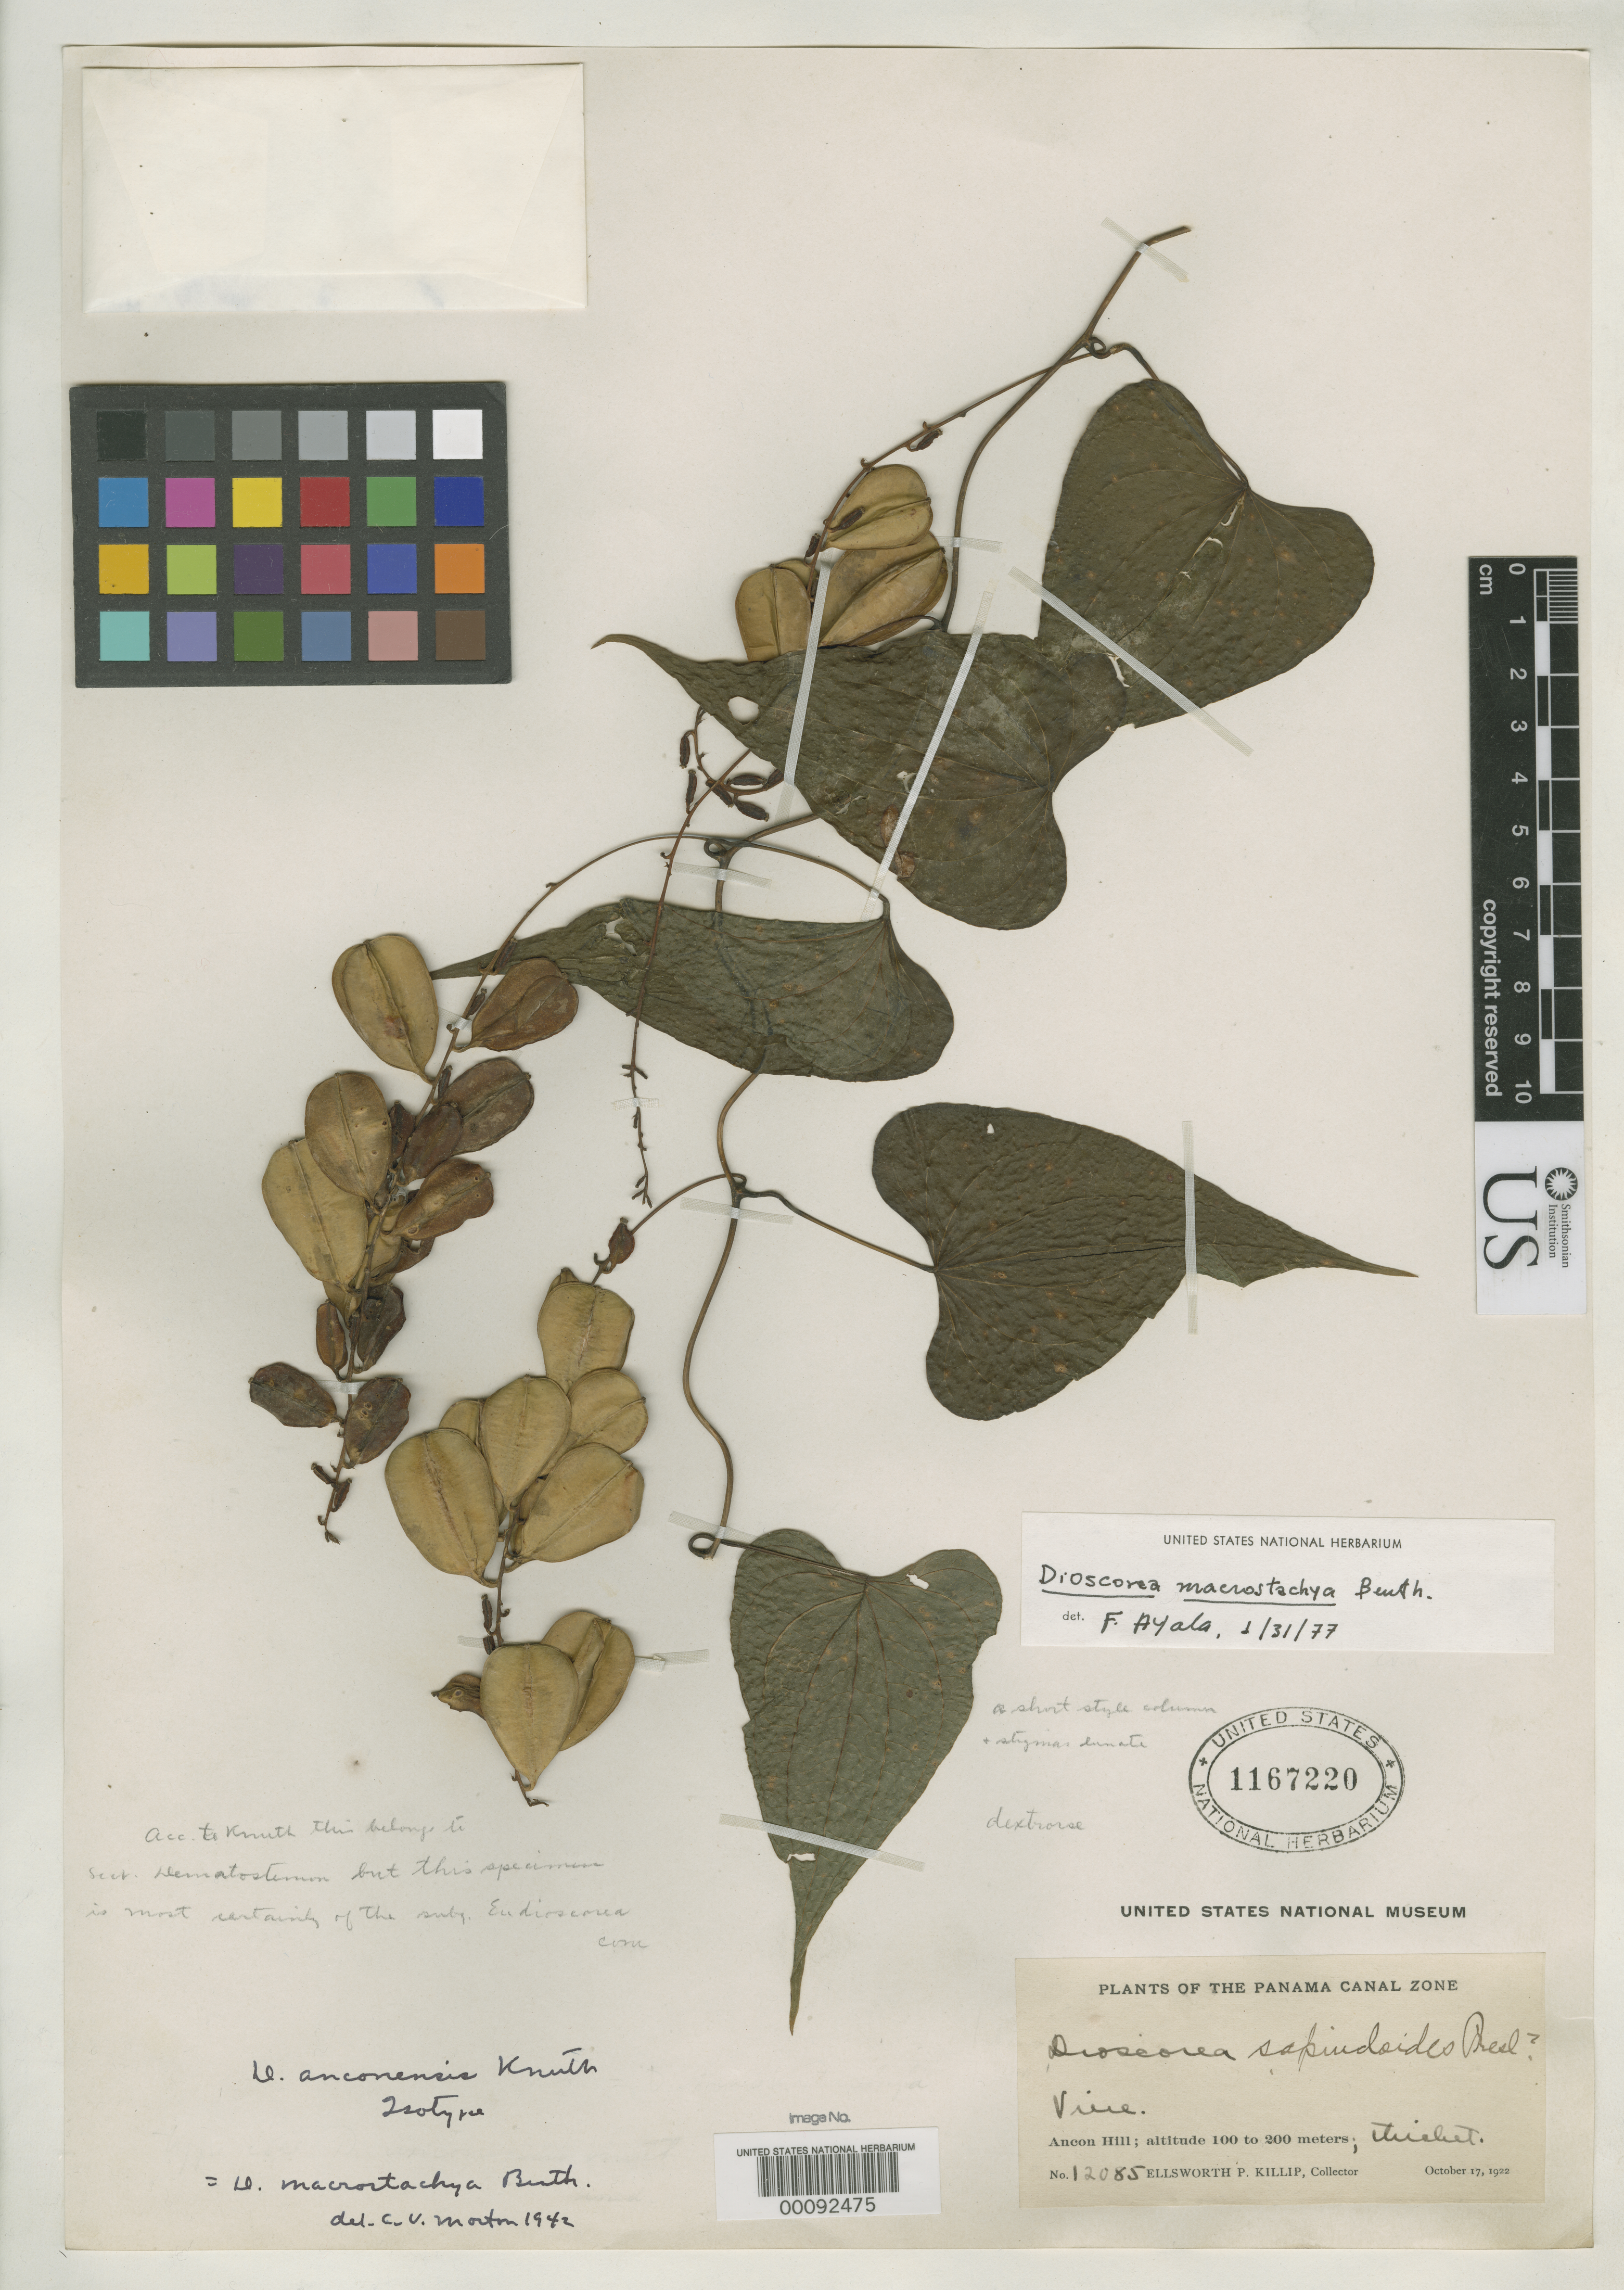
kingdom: Plantae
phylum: Tracheophyta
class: Liliopsida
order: Dioscoreales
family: Dioscoreaceae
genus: Dioscorea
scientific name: Dioscorea anconensis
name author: R. Knuth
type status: Isotype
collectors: E. P. Killip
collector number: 12085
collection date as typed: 17 Oct 1922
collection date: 1922-10-17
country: Panama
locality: Ancon Hill.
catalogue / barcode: US 1167220